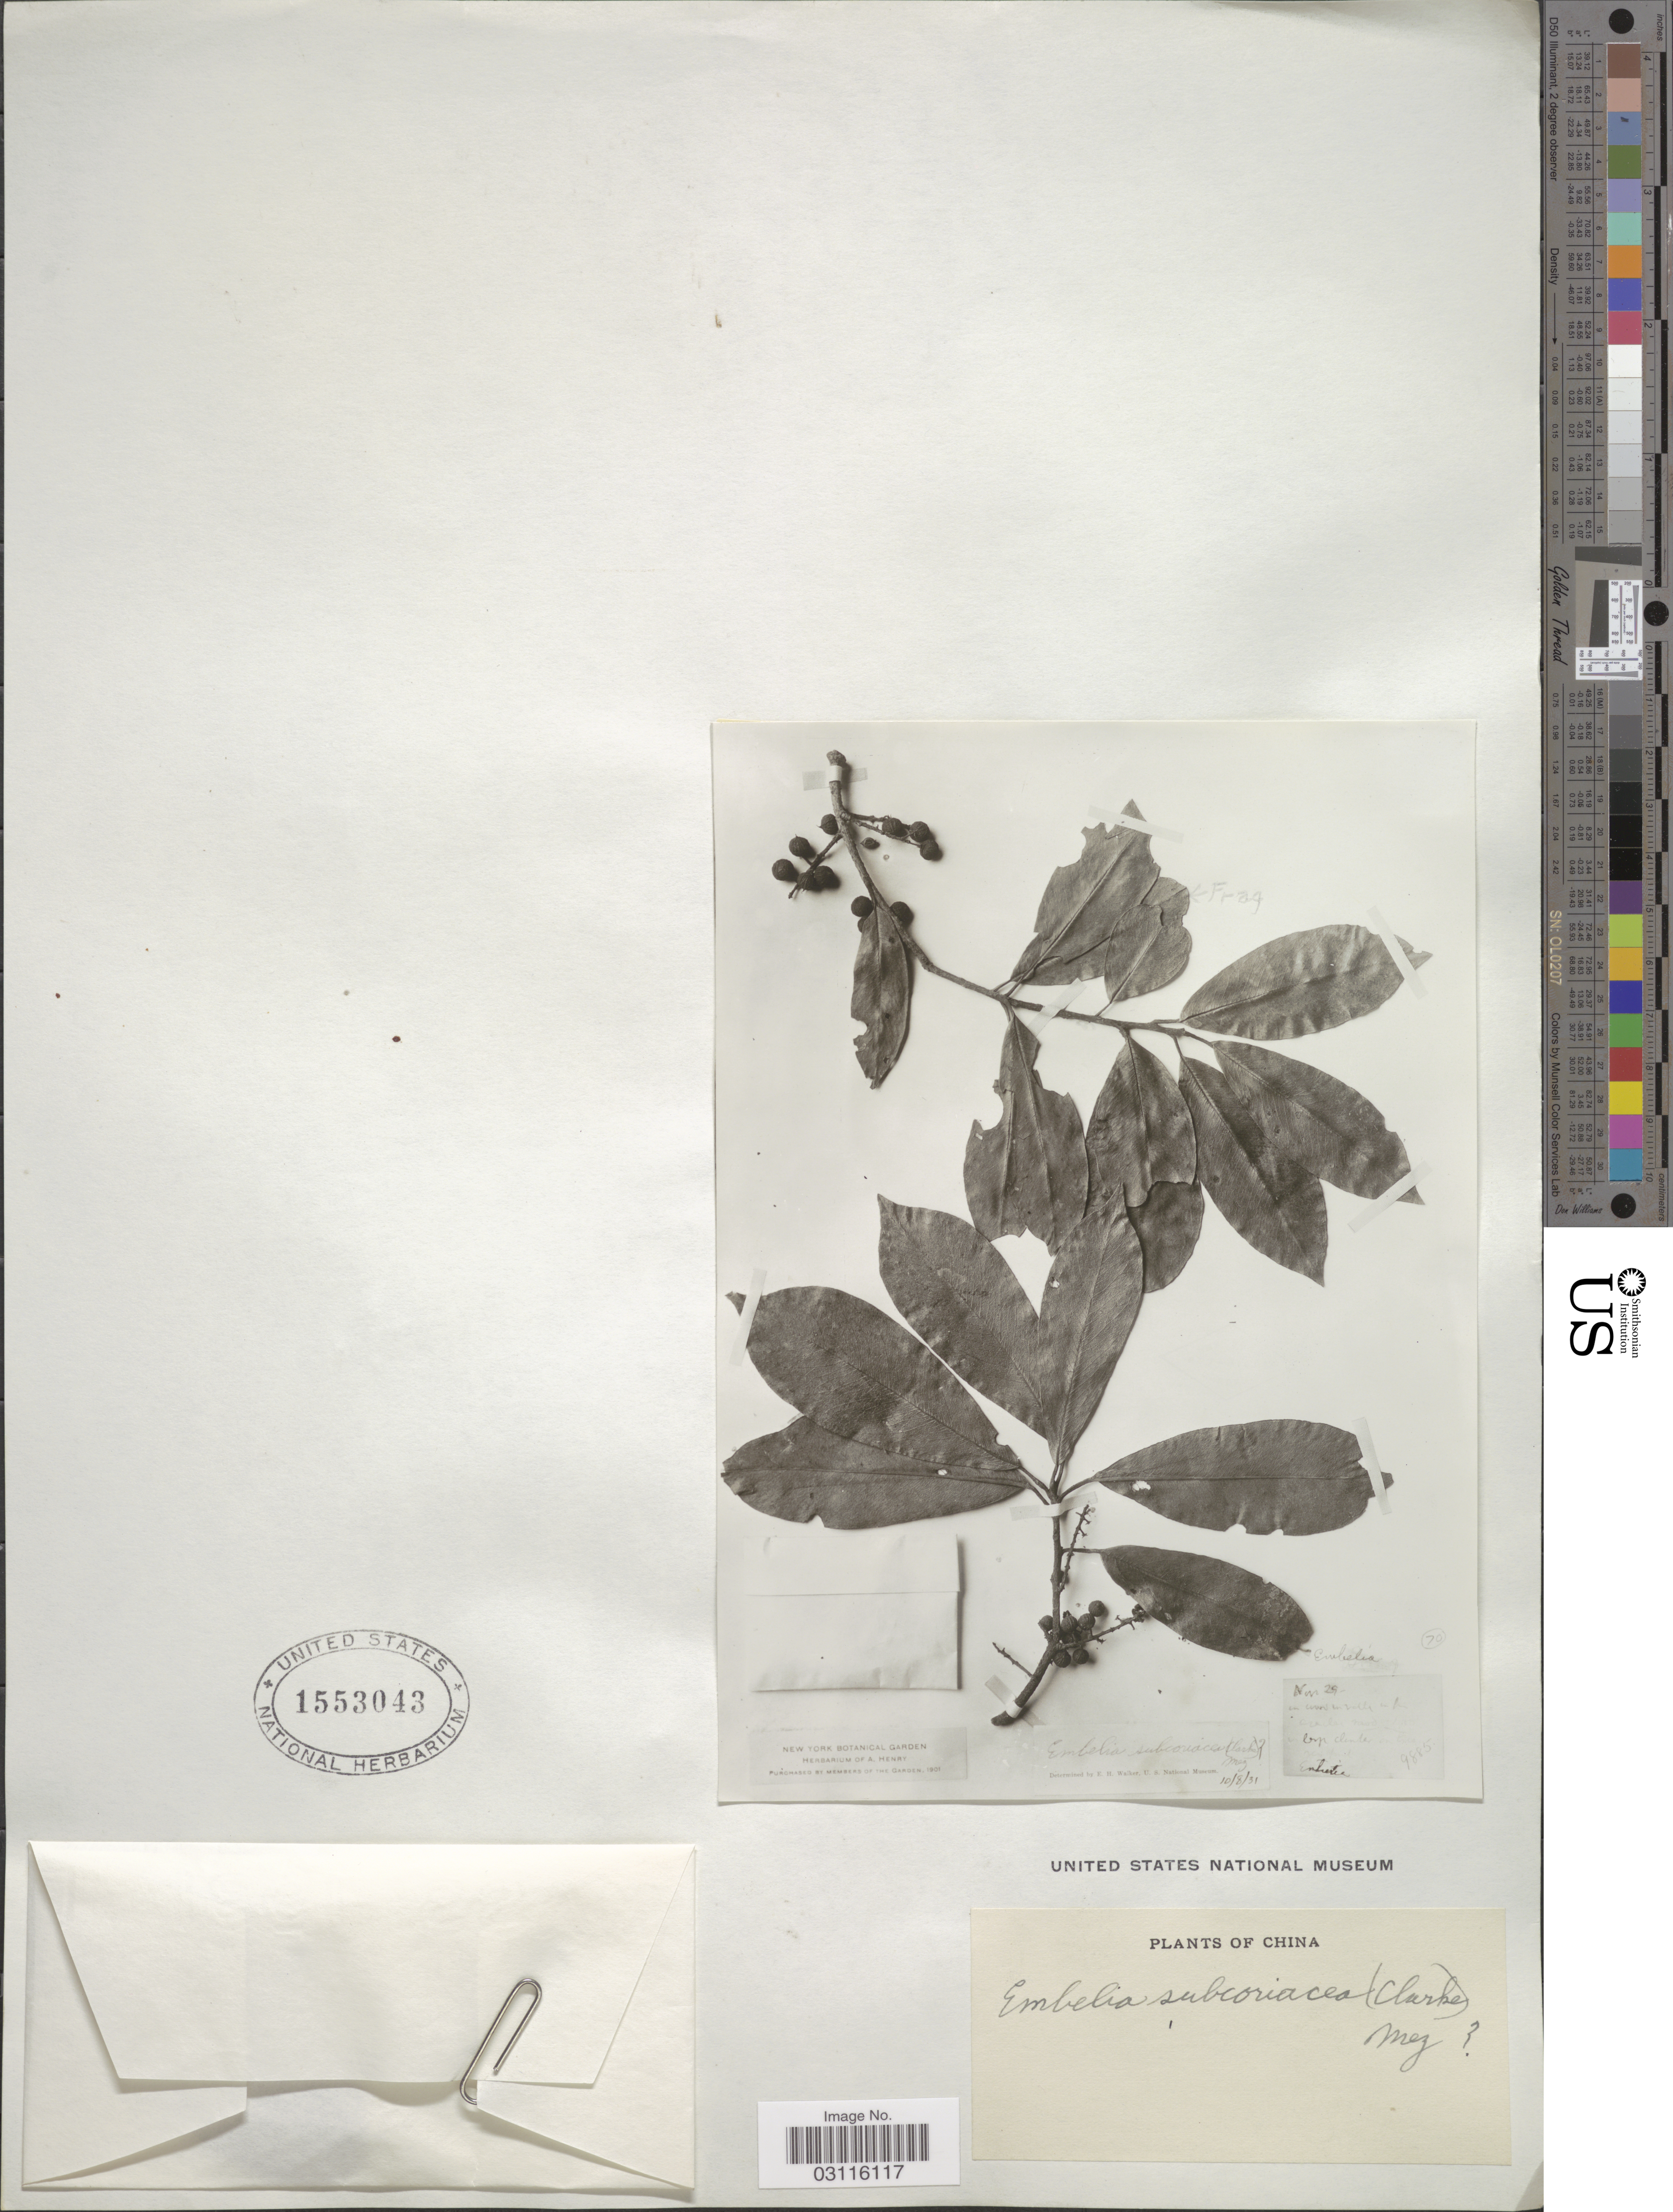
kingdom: Plantae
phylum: Tracheophyta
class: Magnoliopsida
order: Ericales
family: Primulaceae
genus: Embelia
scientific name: Embelia subcoriacea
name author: (C.B. Clarke) Mez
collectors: Ex herb. A. Henry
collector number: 9885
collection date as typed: Transcribed d/m/y: /11/29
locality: Entretia [interpreted].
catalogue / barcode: US 1553043